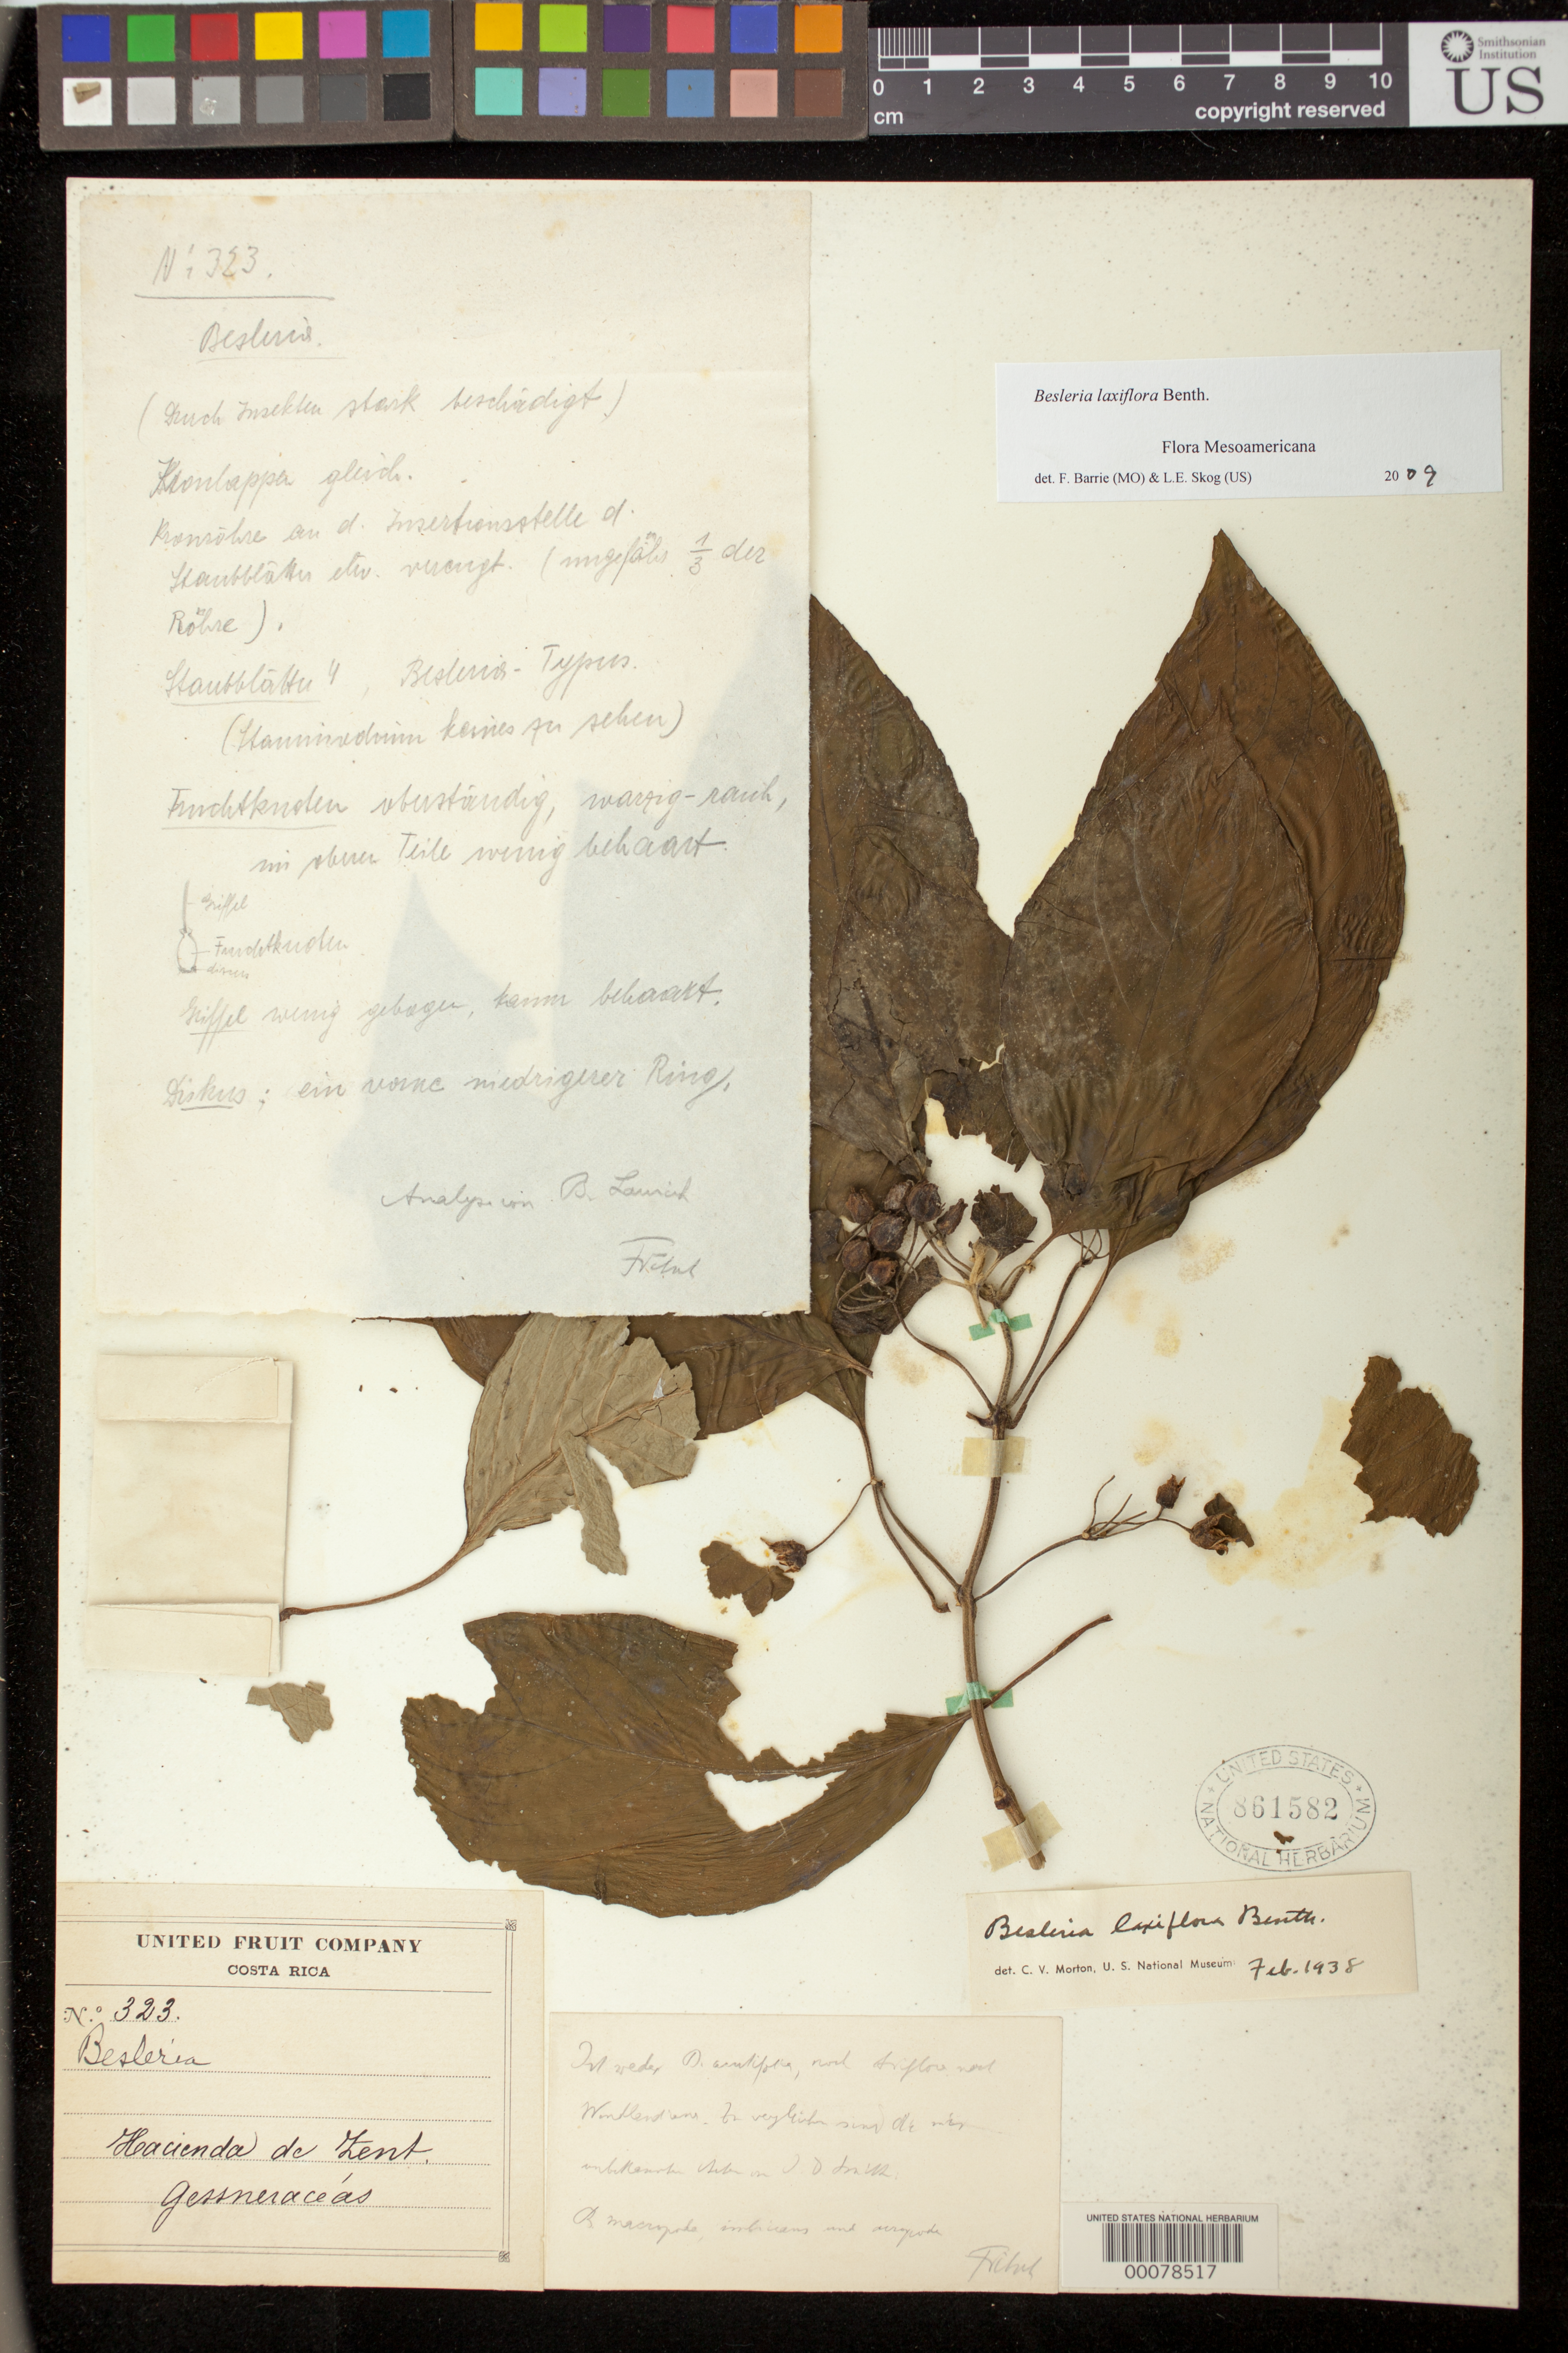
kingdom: Plantae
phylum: Tracheophyta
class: Magnoliopsida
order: Lamiales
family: Gesneriaceae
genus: Besleria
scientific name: Besleria laxiflora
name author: Benth.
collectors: -. Fritne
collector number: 323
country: Costa Rica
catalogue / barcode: US 861582